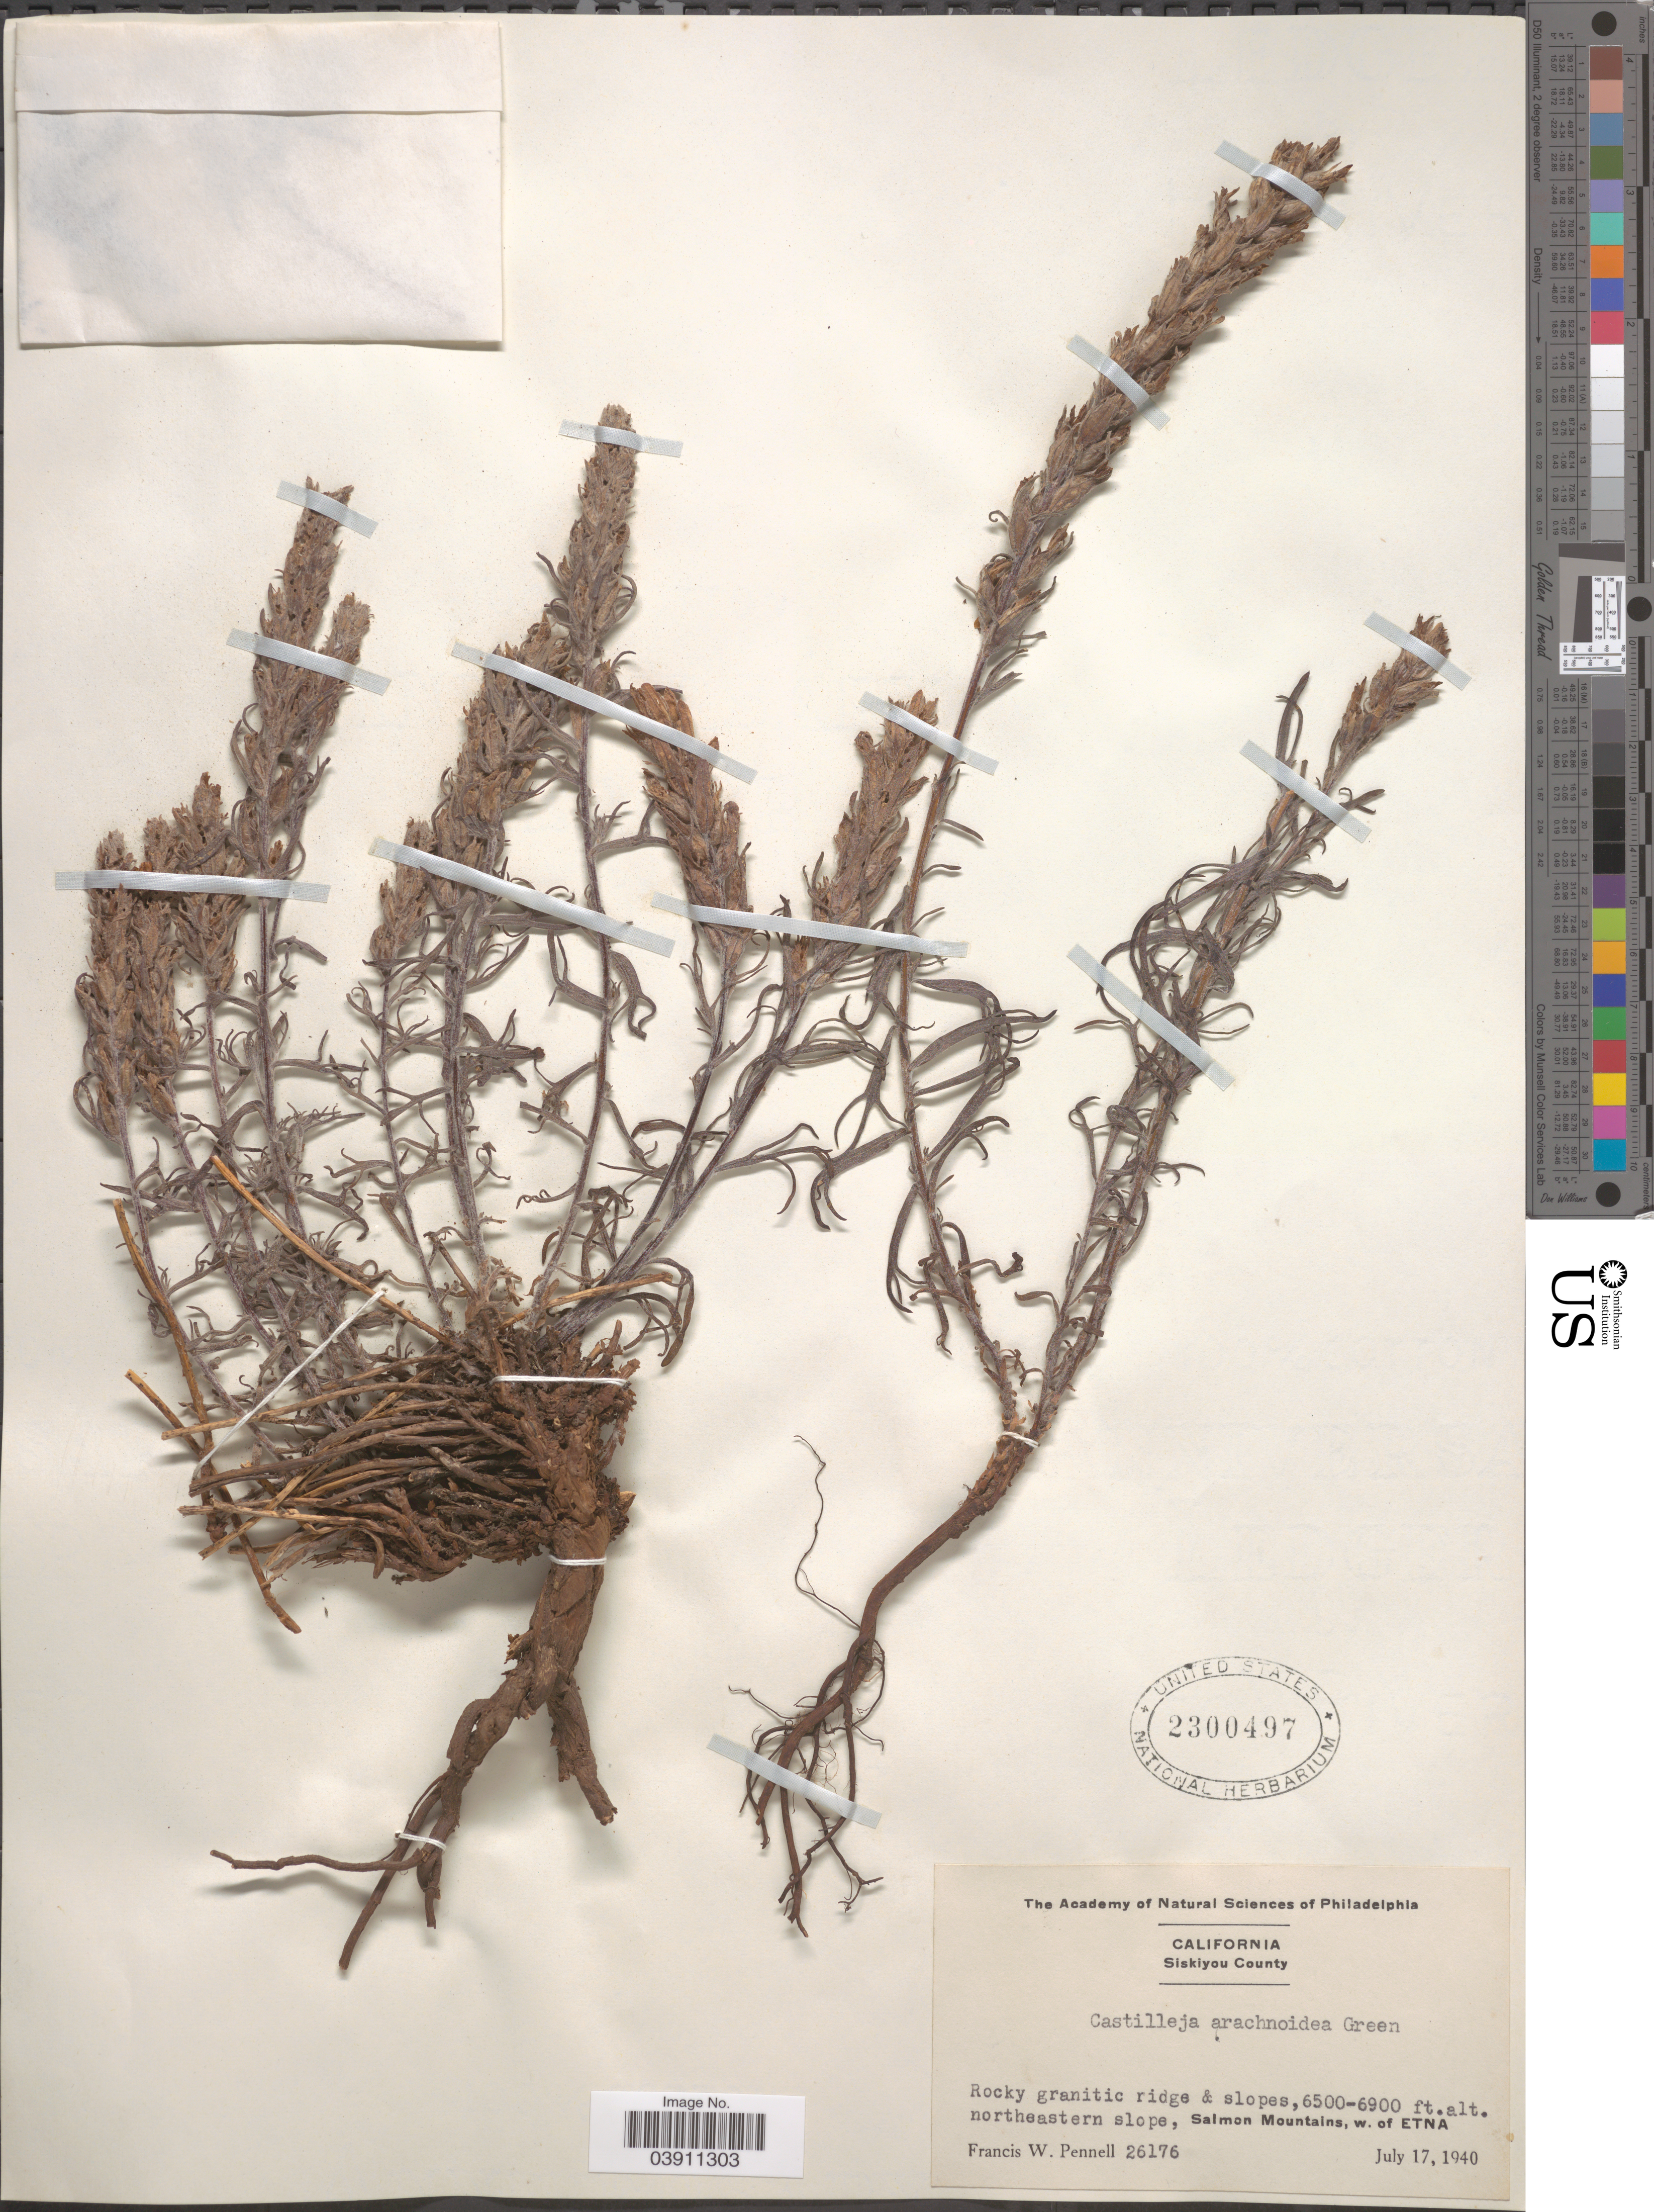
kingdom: Plantae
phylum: Tracheophyta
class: Magnoliopsida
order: Lamiales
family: Orobanchaceae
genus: Castilleja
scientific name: Castilleja arachnoidea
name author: Greenm.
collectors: F. W. Pennell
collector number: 26176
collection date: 1940-07-17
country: United States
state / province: California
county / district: Siskiyou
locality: Siskiyou County. Rocky granitic ridge & slopes, northeastern slope, Salmon Mountains, w. of Etna.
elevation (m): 1981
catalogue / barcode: US 2300497